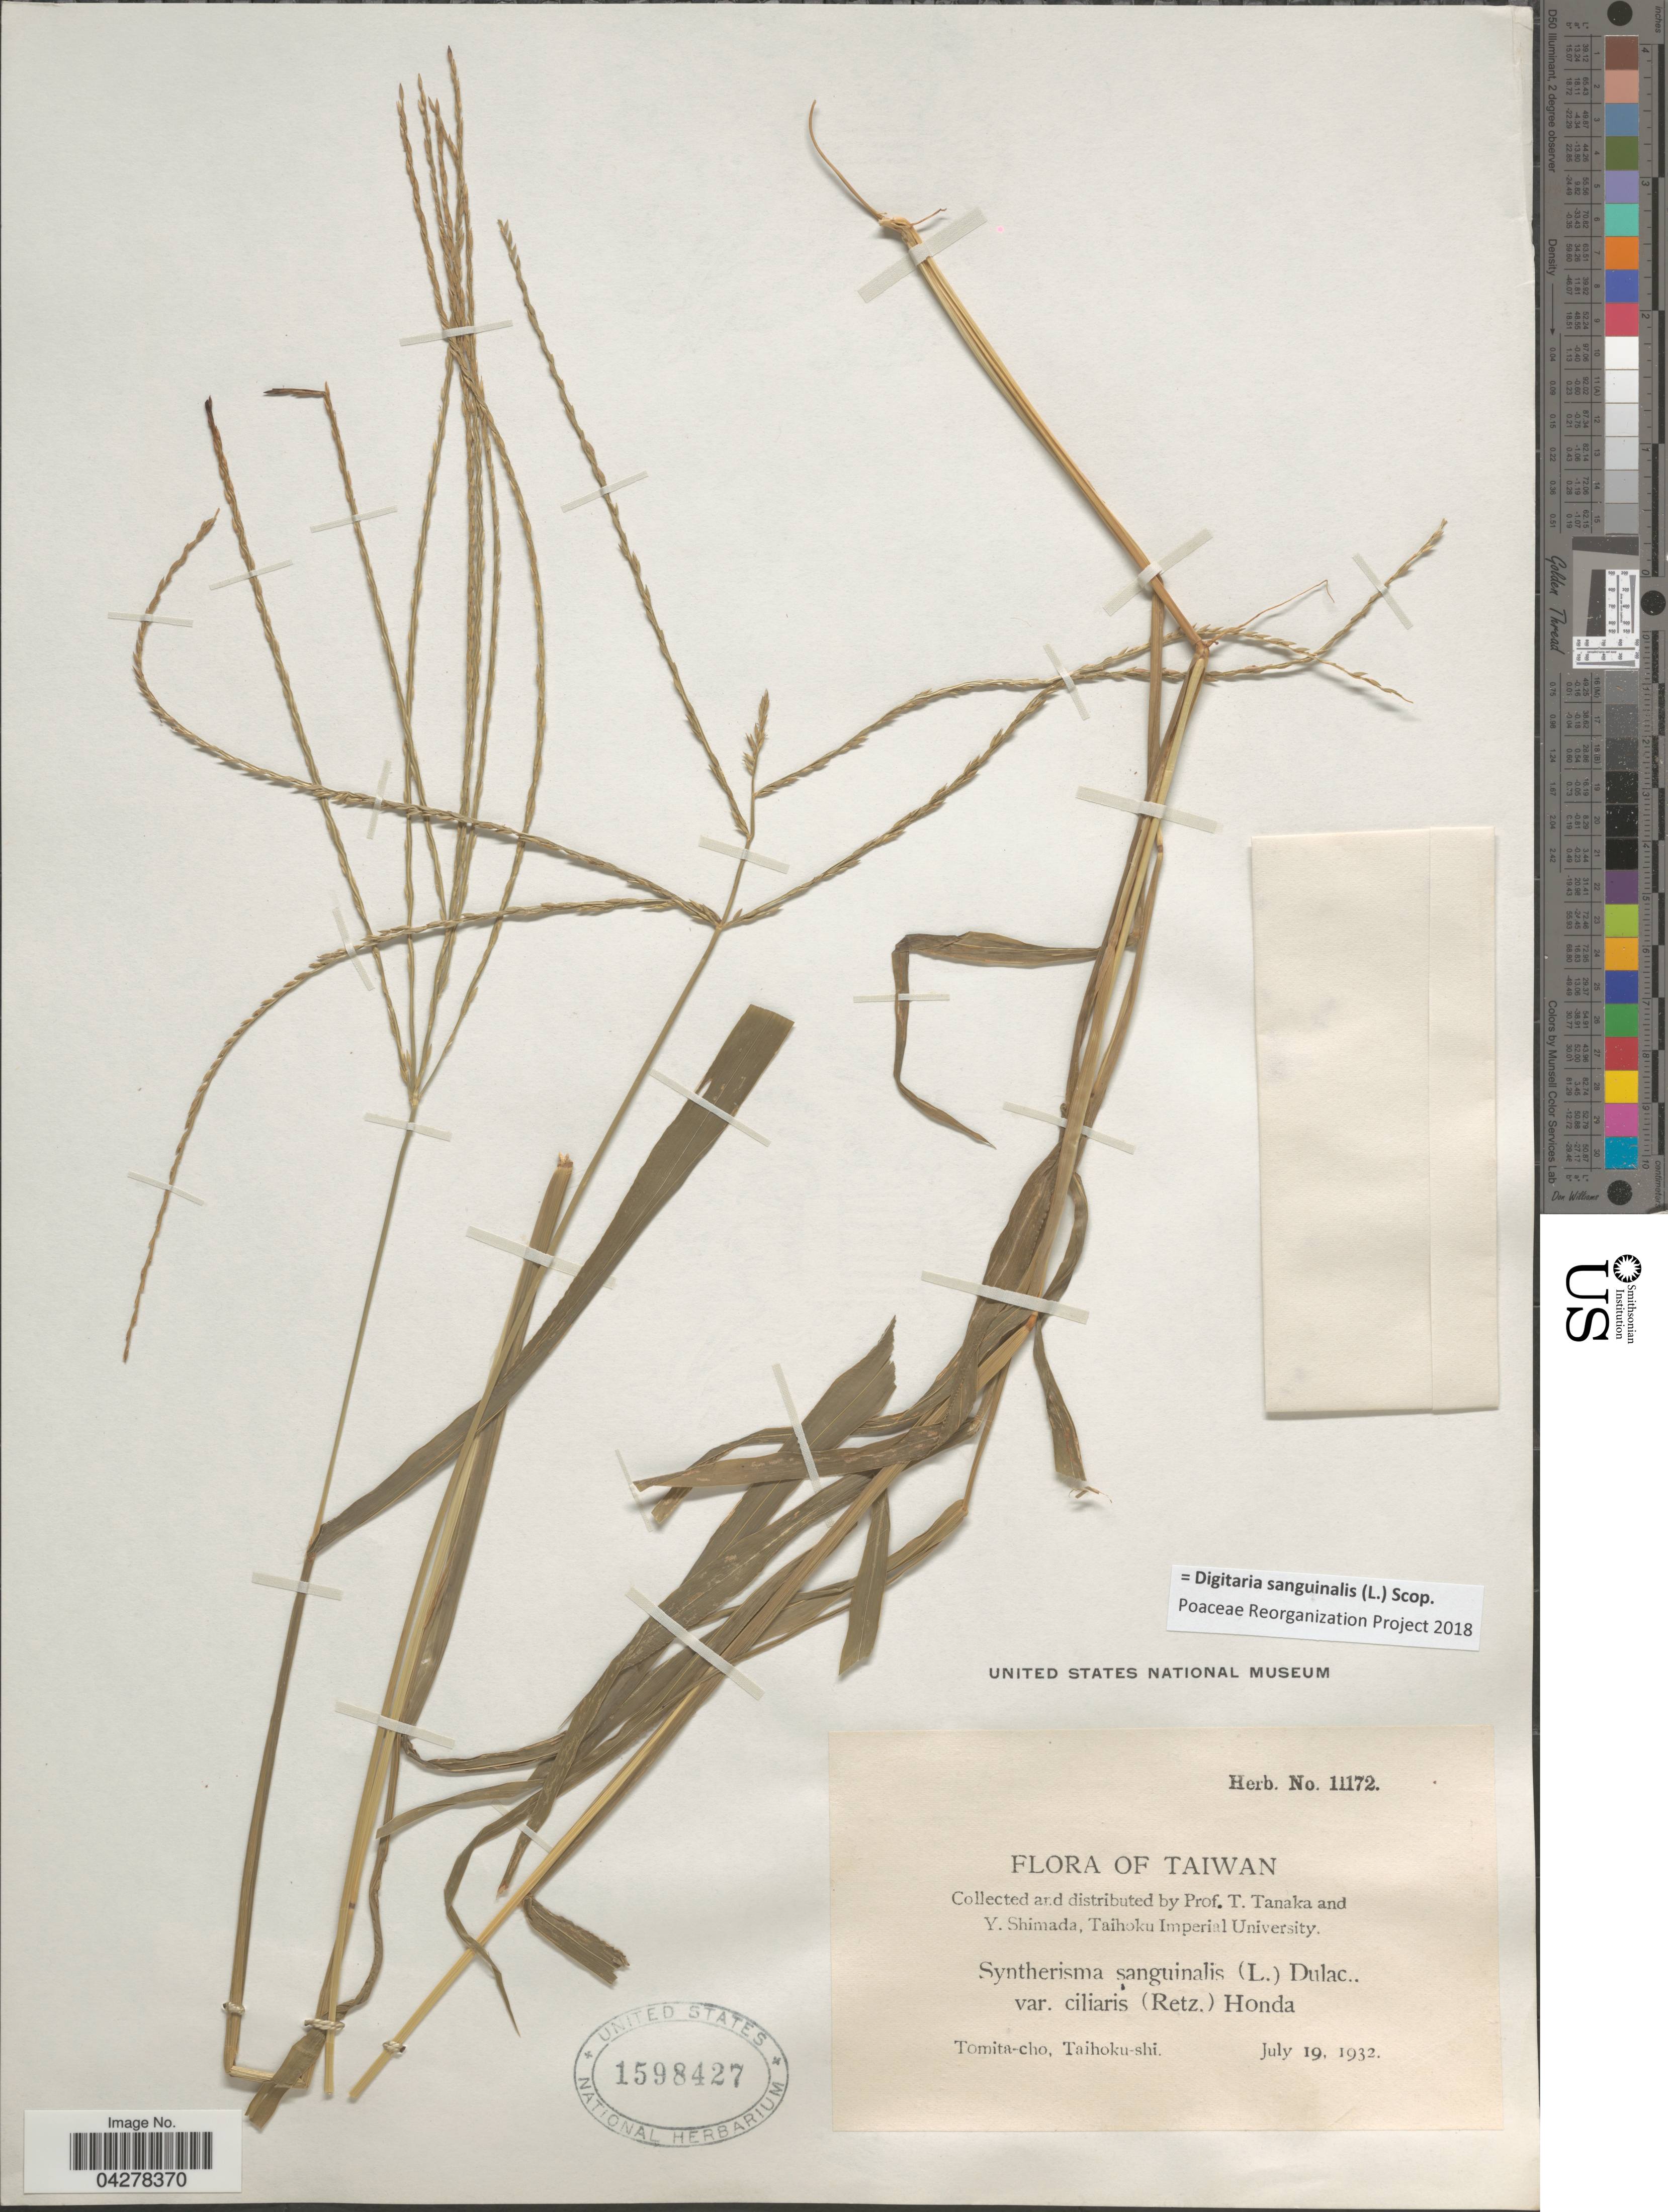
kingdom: Plantae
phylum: Tracheophyta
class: Liliopsida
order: Poales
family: Poaceae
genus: Digitaria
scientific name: Digitaria sanguinalis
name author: (L.) Scop.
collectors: T. Tanaka & Y. Shimada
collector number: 11172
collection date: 1932-07-19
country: Taiwan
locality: Tomita-cho, Taihoku-shi.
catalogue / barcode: US 1598427